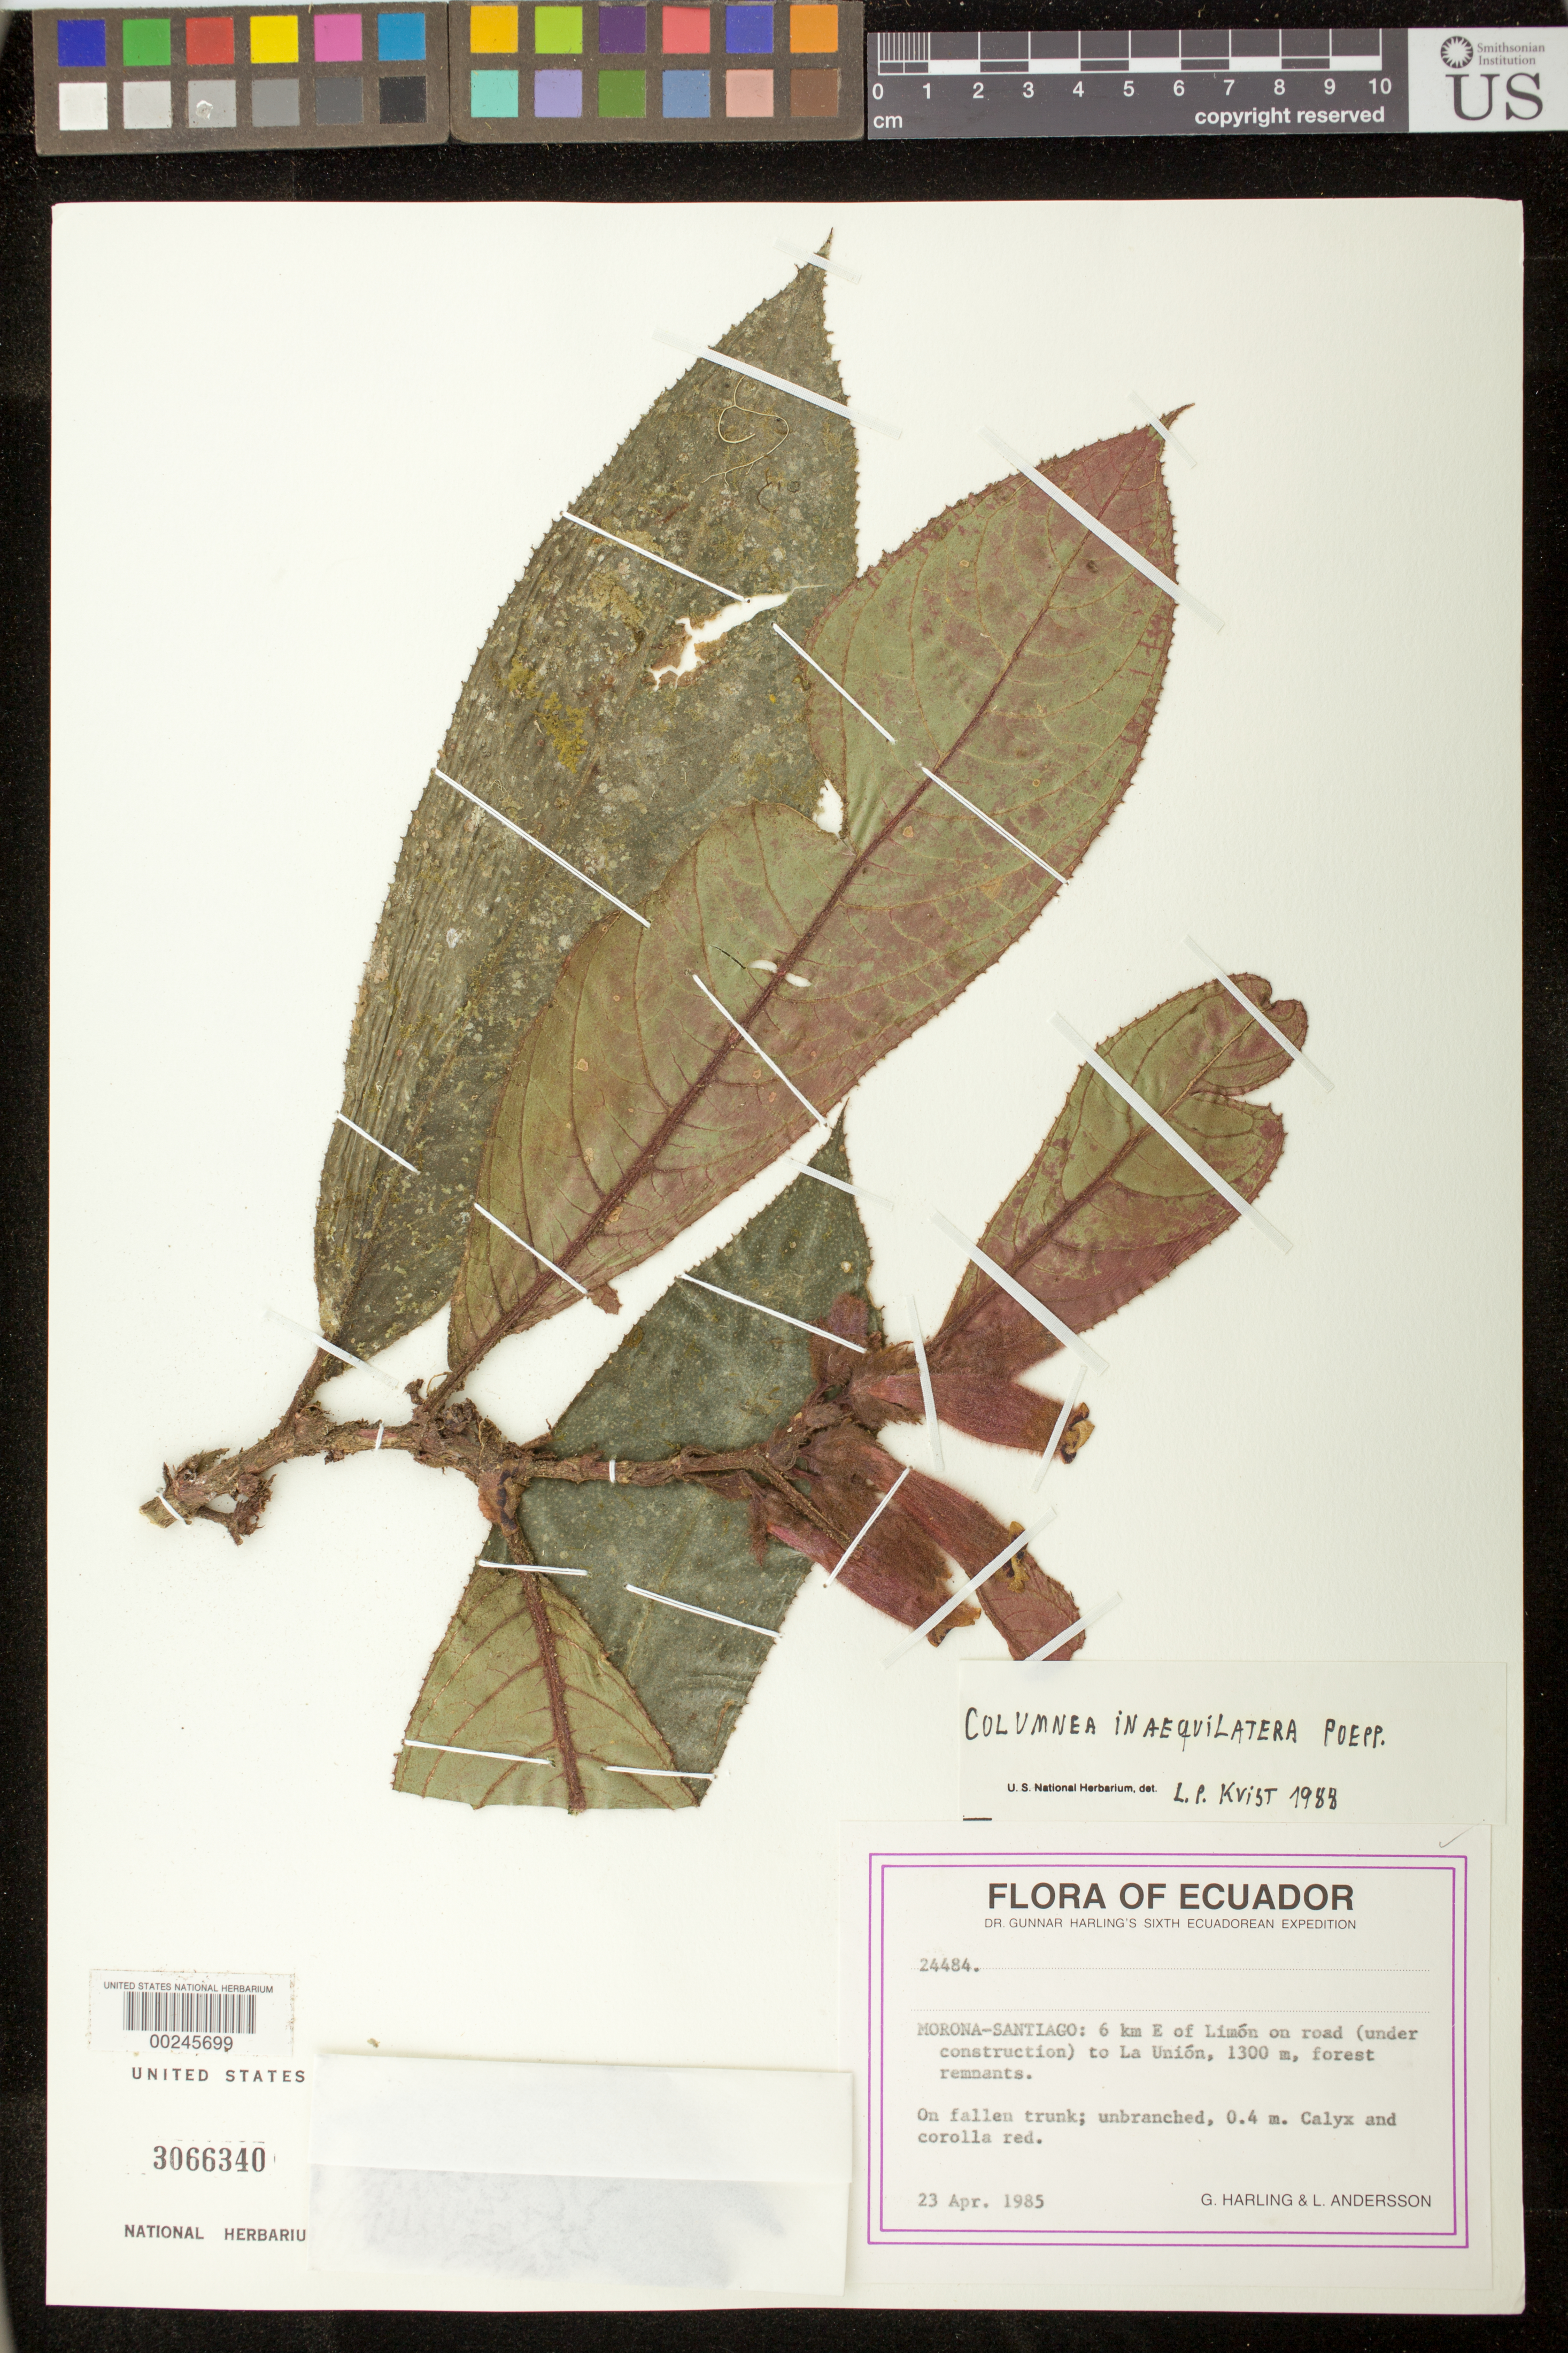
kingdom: Plantae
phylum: Tracheophyta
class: Magnoliopsida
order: Lamiales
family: Gesneriaceae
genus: Columnea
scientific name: Columnea inaequilatera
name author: Poepp.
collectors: G. Harling & L. Andersson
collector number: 24484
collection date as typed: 23 Apr 1985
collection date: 1985-04-23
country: Ecuador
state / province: Morona-Santiago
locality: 6 km E of Limon on road (under construction) to La Union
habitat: Forest remnants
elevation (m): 1300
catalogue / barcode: US 3066340